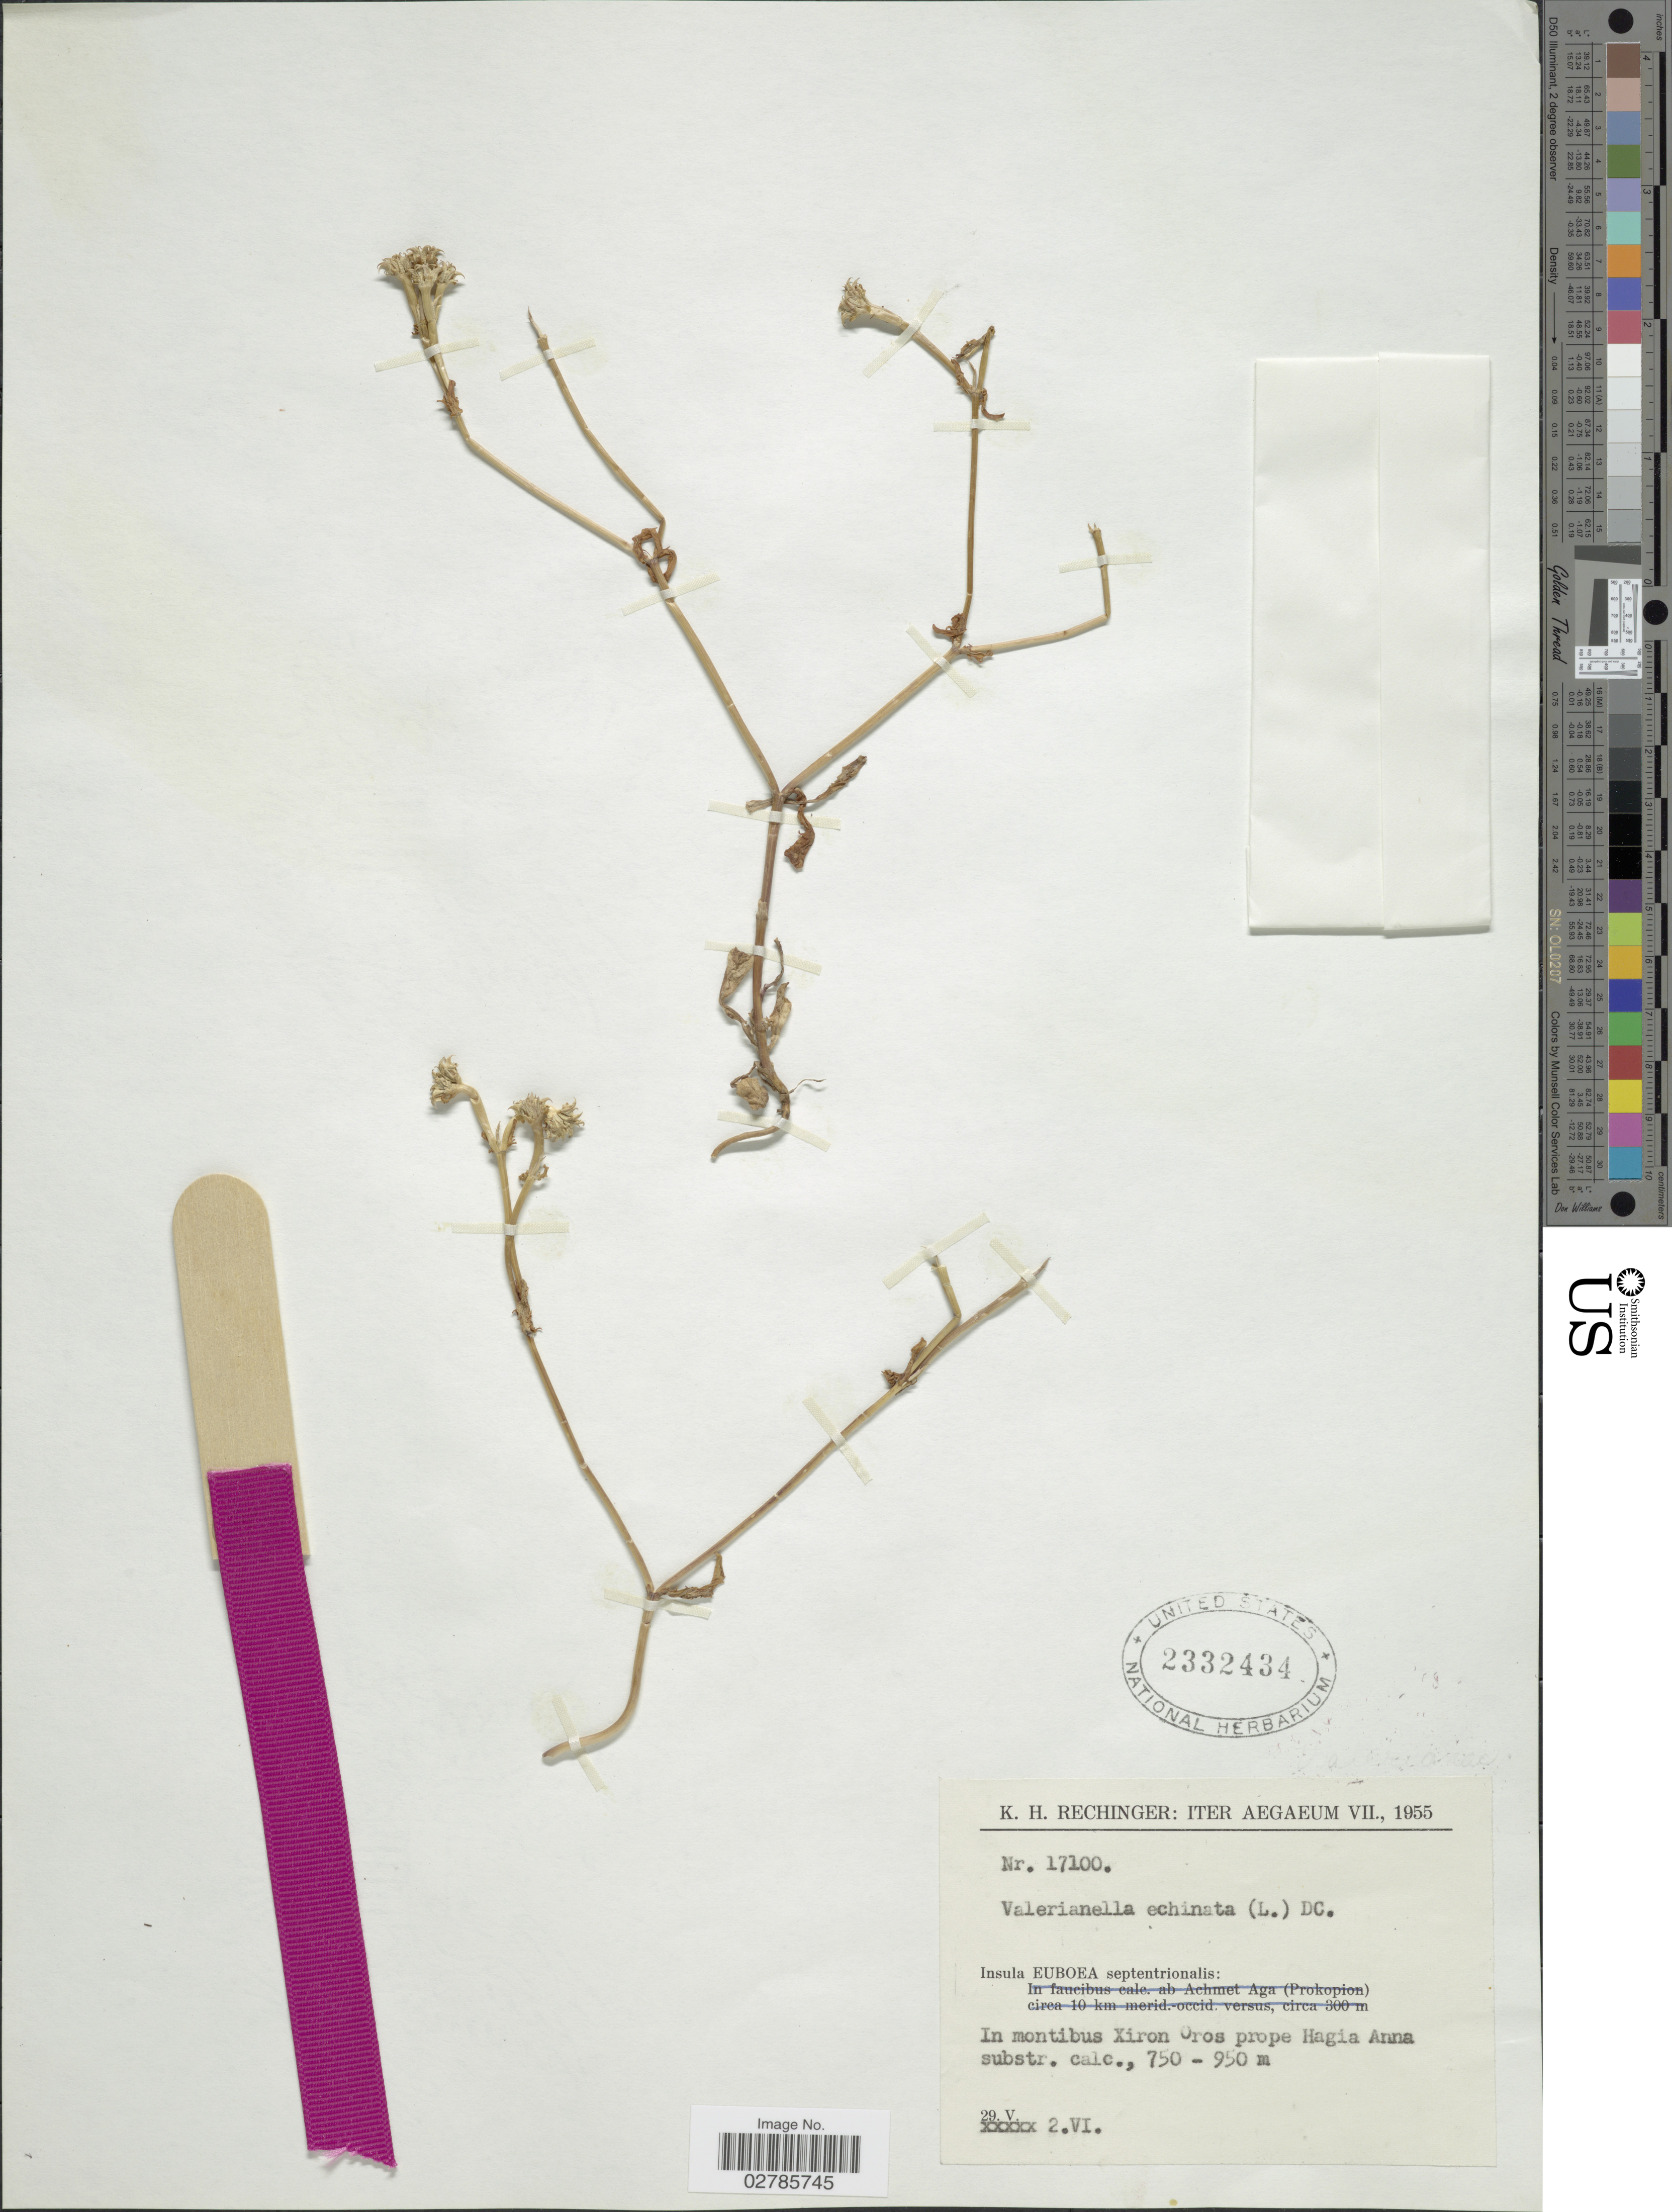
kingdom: Plantae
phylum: Tracheophyta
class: Magnoliopsida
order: Dipsacales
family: Caprifoliaceae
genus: Valeriana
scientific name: Valeriana elongata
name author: Jacq.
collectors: K. H. Rechinger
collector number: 17100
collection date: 1955-05-29/1955-06-02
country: Greece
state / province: Crete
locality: Insula Euboea septentrionalis: In montibus Xiron Oros prope Hagia Anna substr. calc.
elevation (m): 750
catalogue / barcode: US 2332434